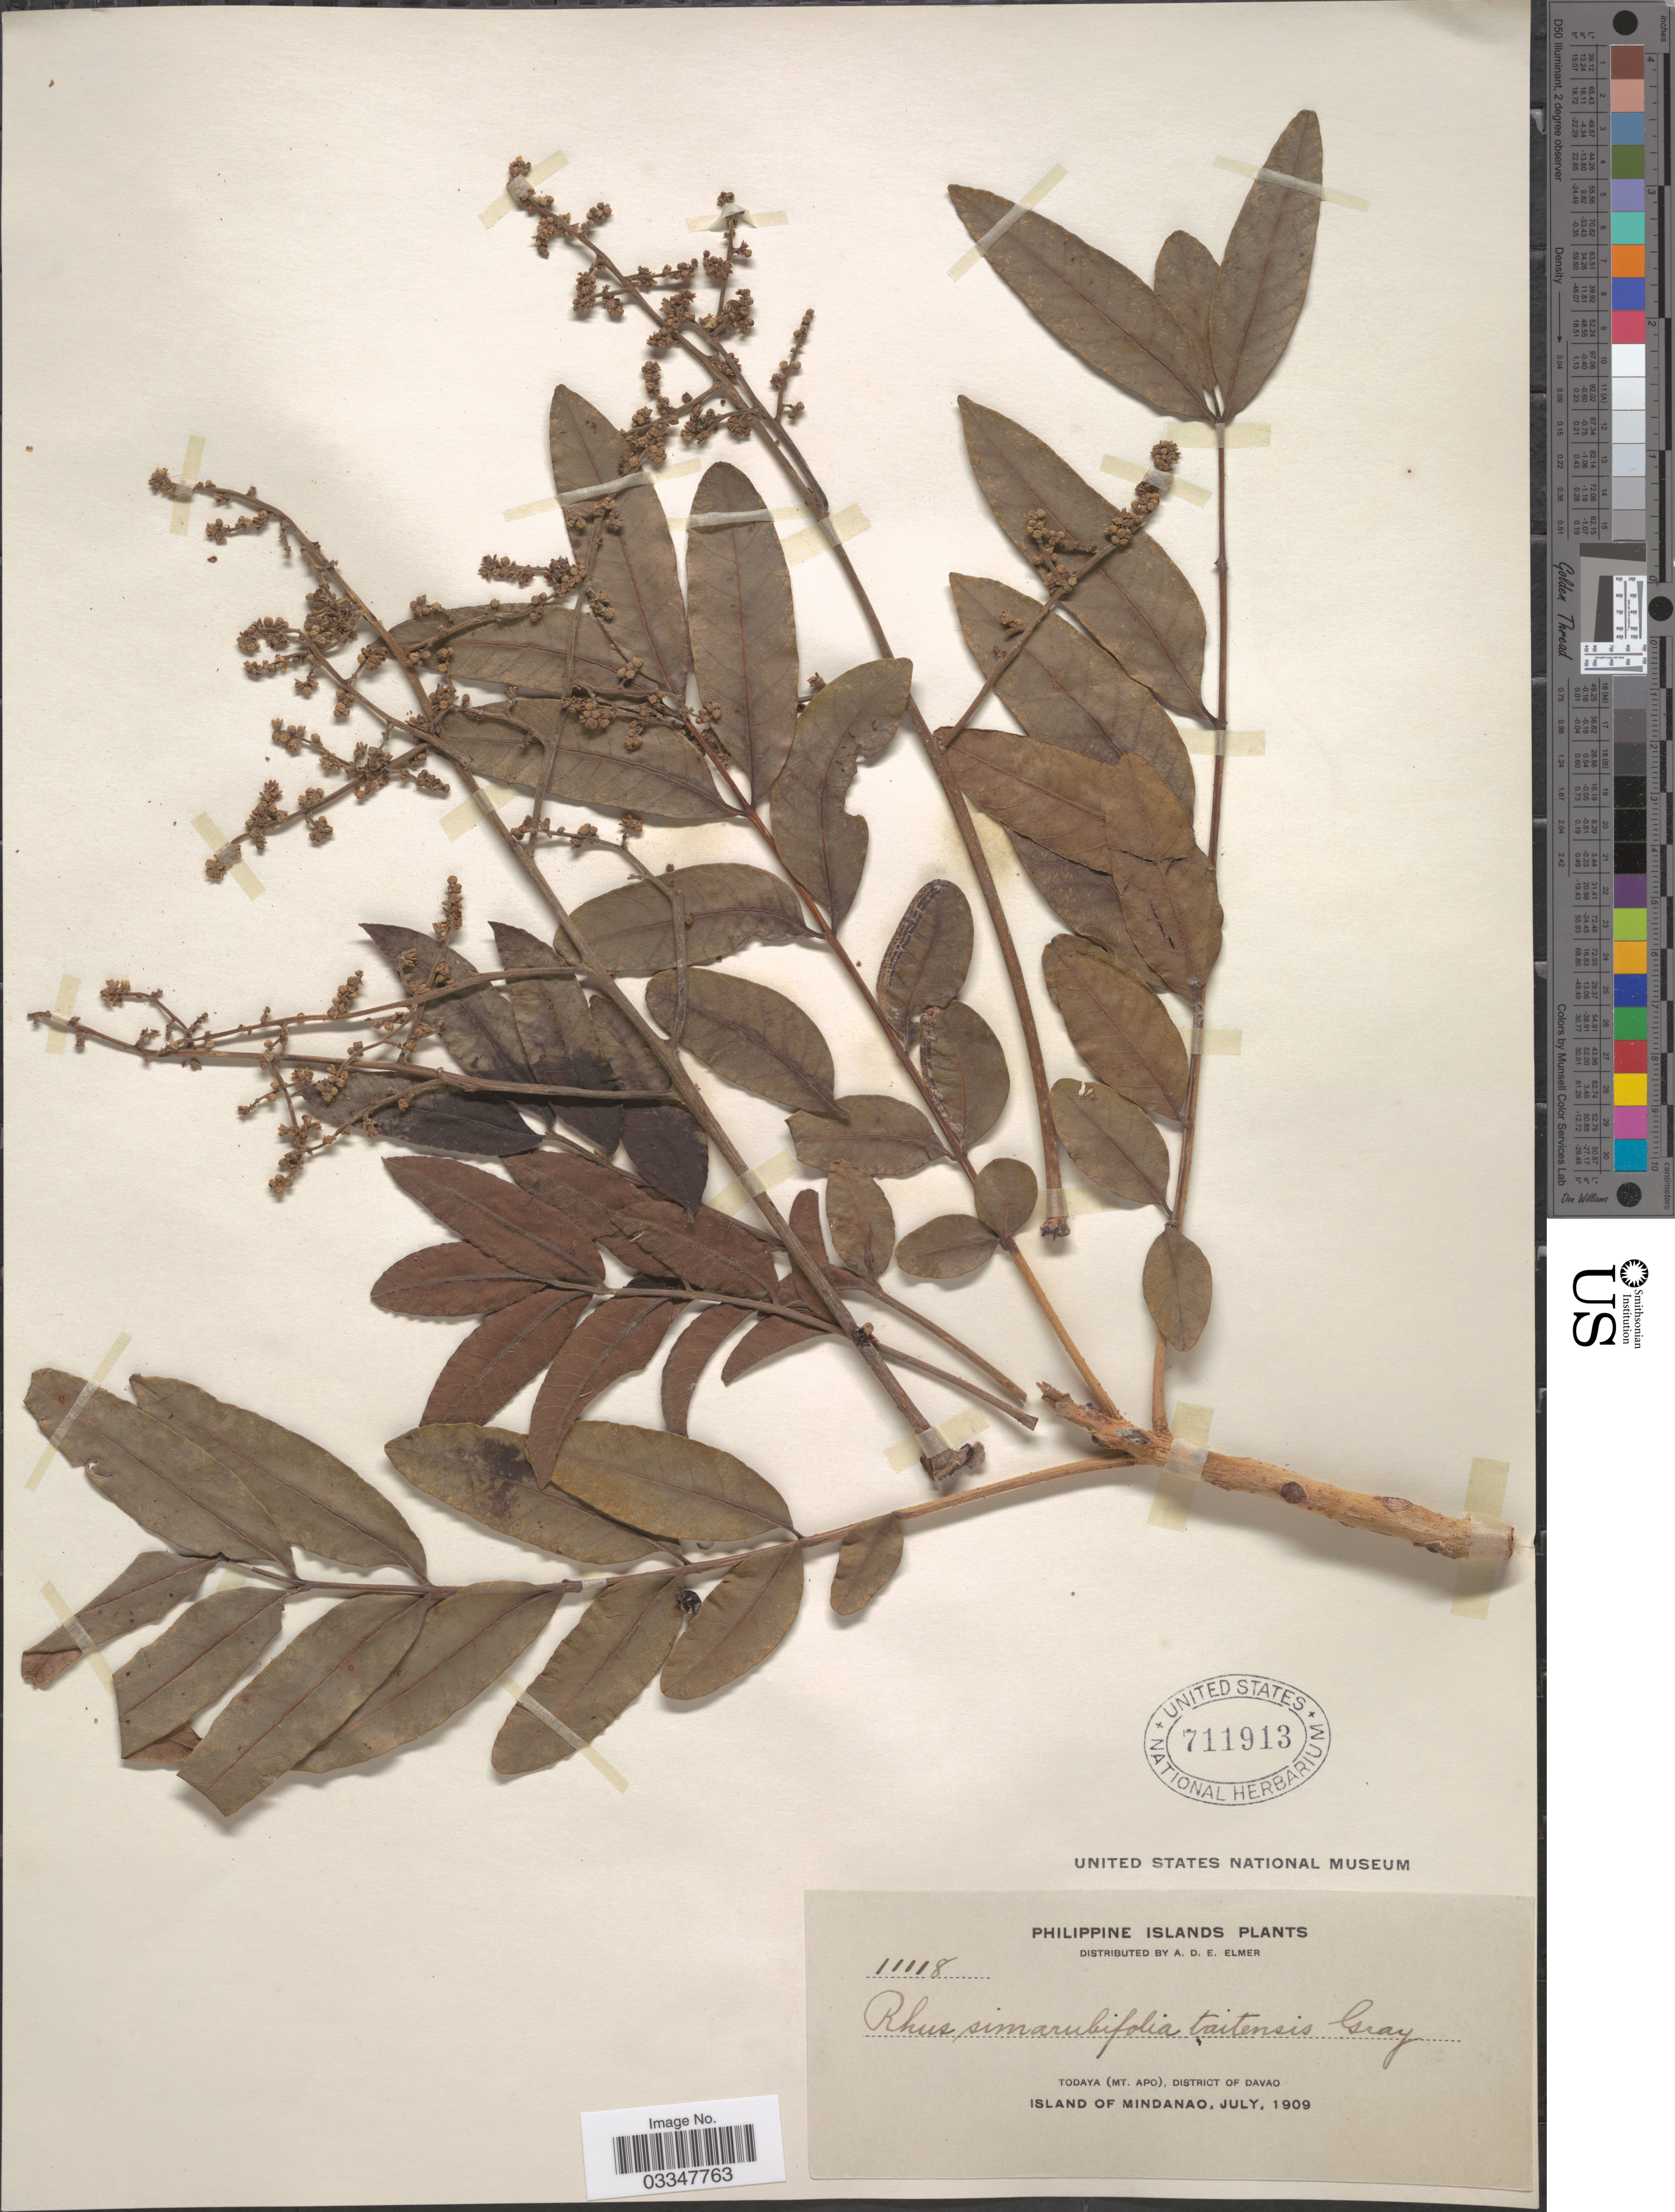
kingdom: Plantae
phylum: Tracheophyta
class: Magnoliopsida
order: Sapindales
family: Anacardiaceae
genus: Rhus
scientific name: Rhus simarubifolia var. taitensis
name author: (Guill.) Engl.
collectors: A. D. E. Elmer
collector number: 11118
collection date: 1909-07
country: Philippines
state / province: Davao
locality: Philippine Islands. Todaya (Mt. Apo), District of Davao. Island of Mindanao.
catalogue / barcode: US 711913